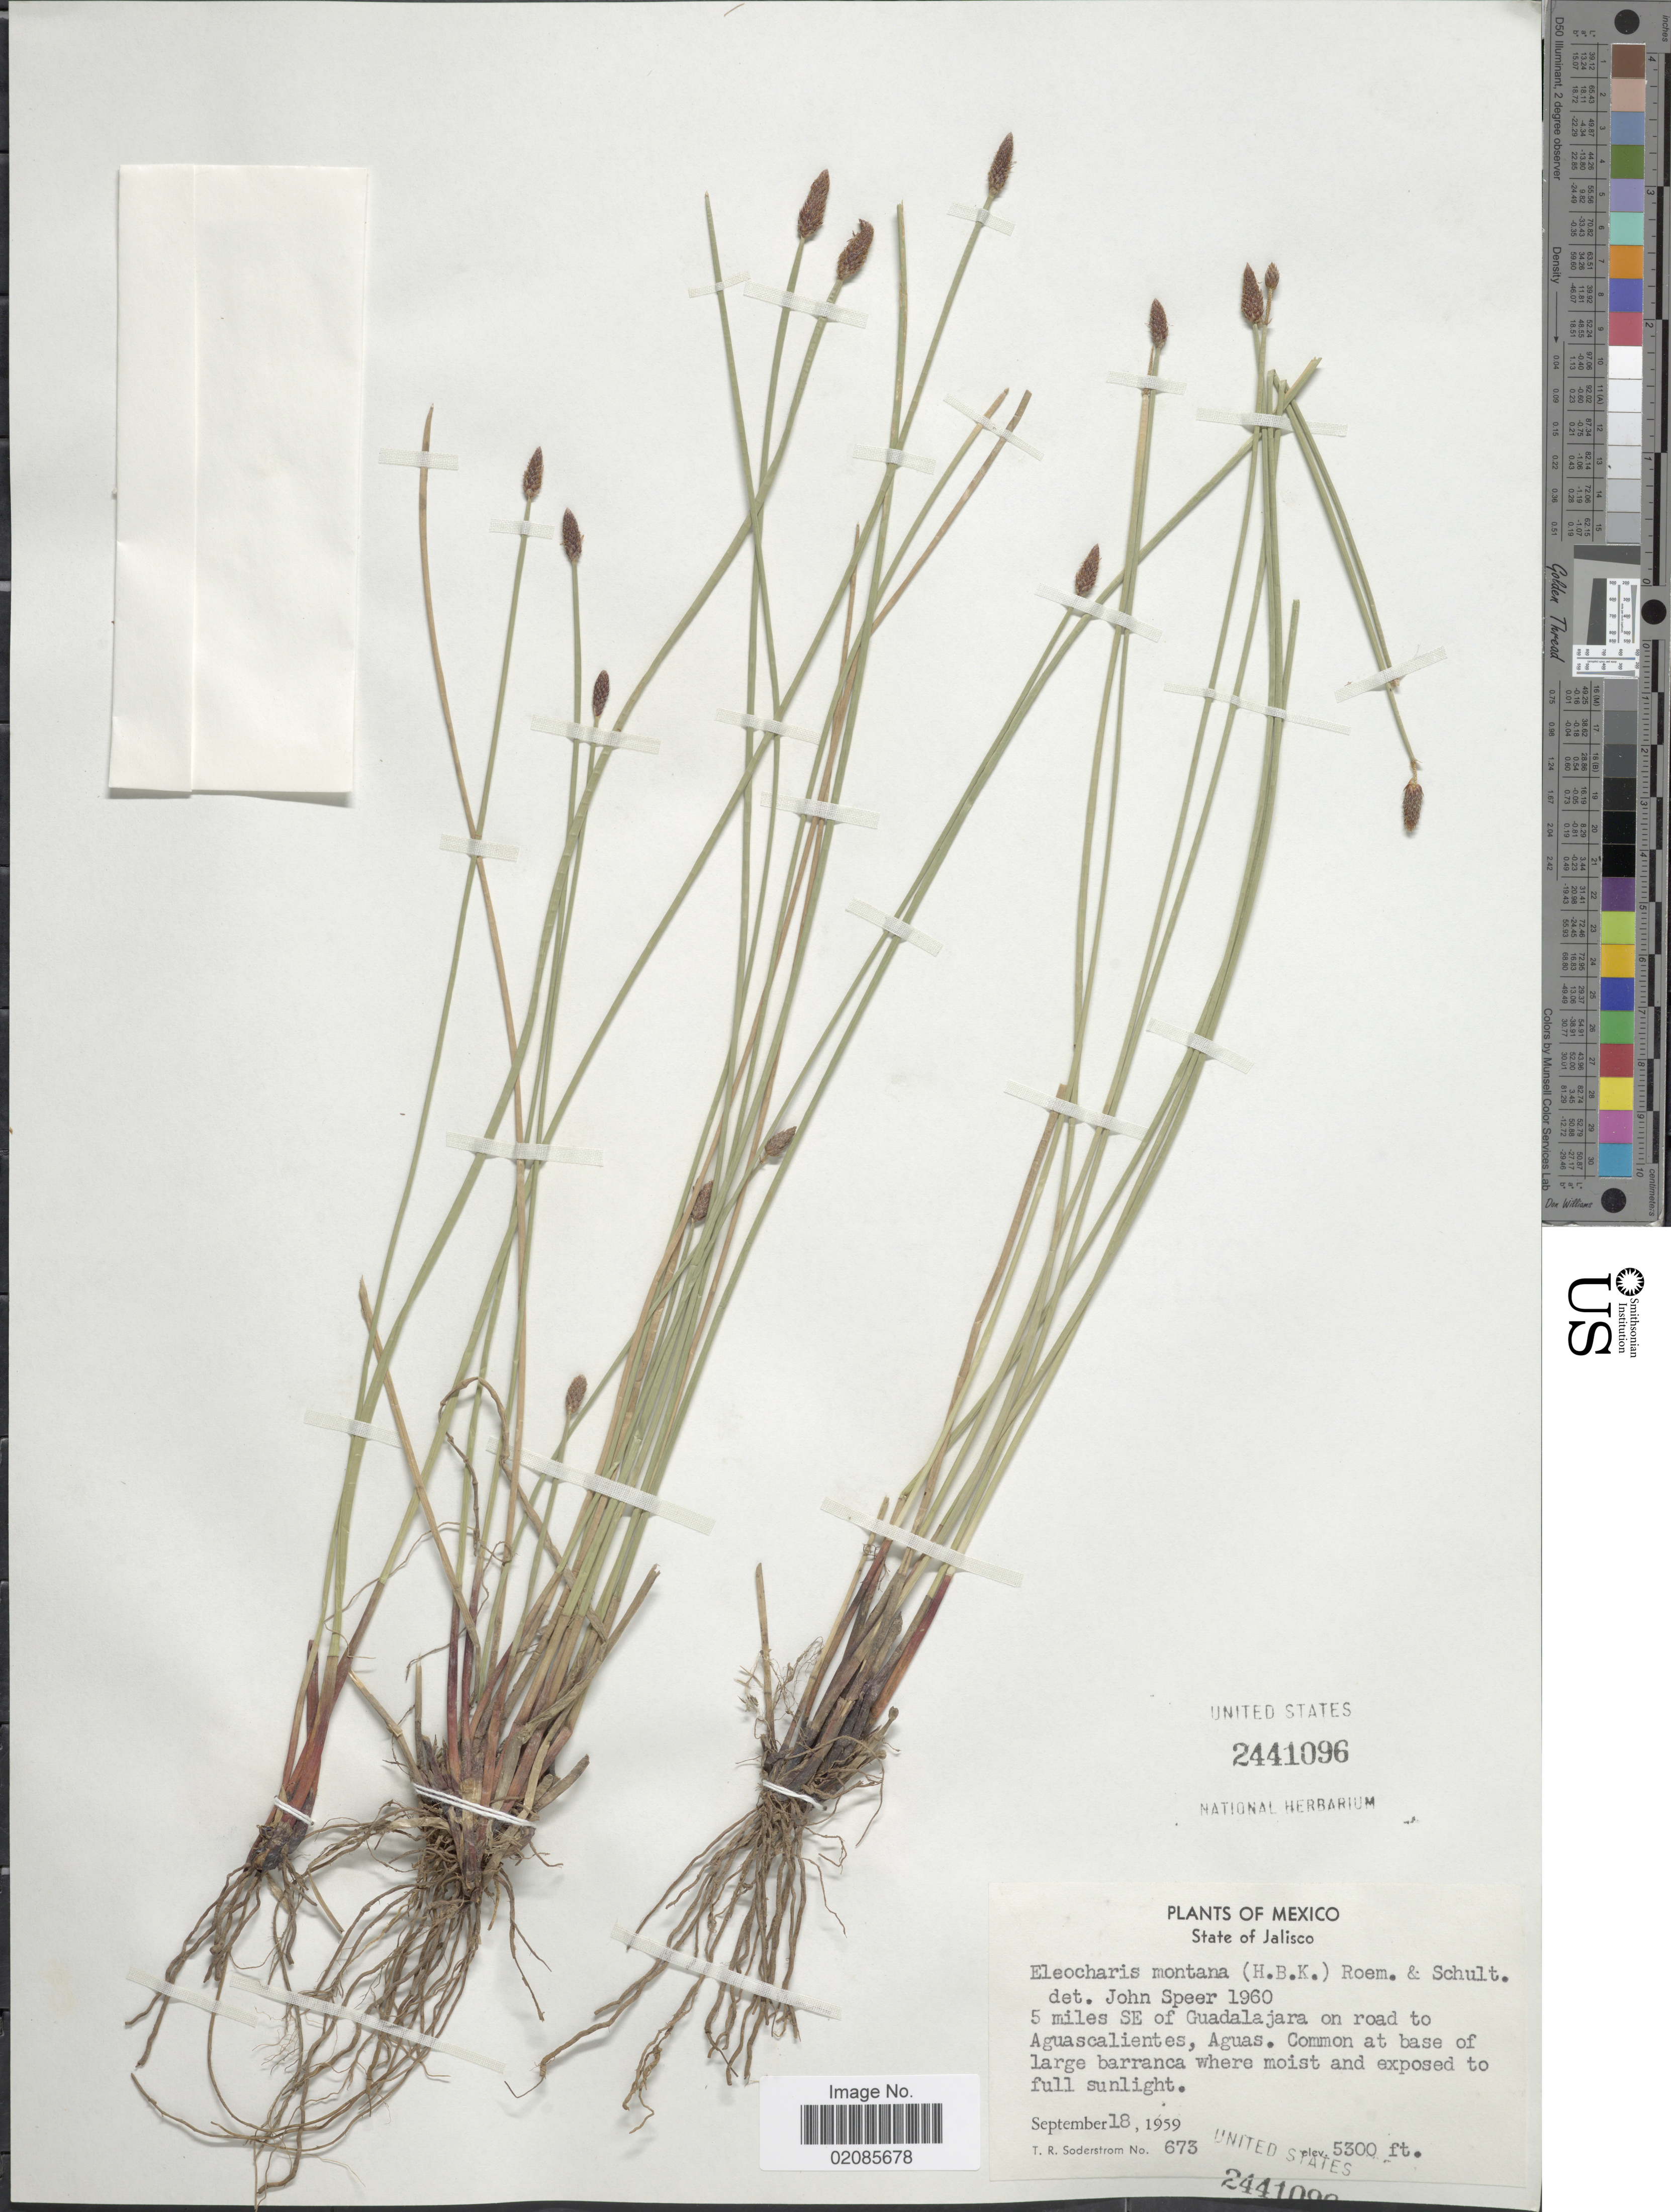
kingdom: Plantae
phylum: Tracheophyta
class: Liliopsida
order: Poales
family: Cyperaceae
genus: Eleocharis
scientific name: Eleocharis montana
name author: (Kunth) Roem. & Schult.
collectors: T. R. Soderstrom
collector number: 673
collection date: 1959-09-18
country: Mexico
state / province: Jalisco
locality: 5 miles SE of Guadalajara on road to Aguascalientes, Aguas, common at base of large barranca.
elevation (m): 1615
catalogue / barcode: US 2441096